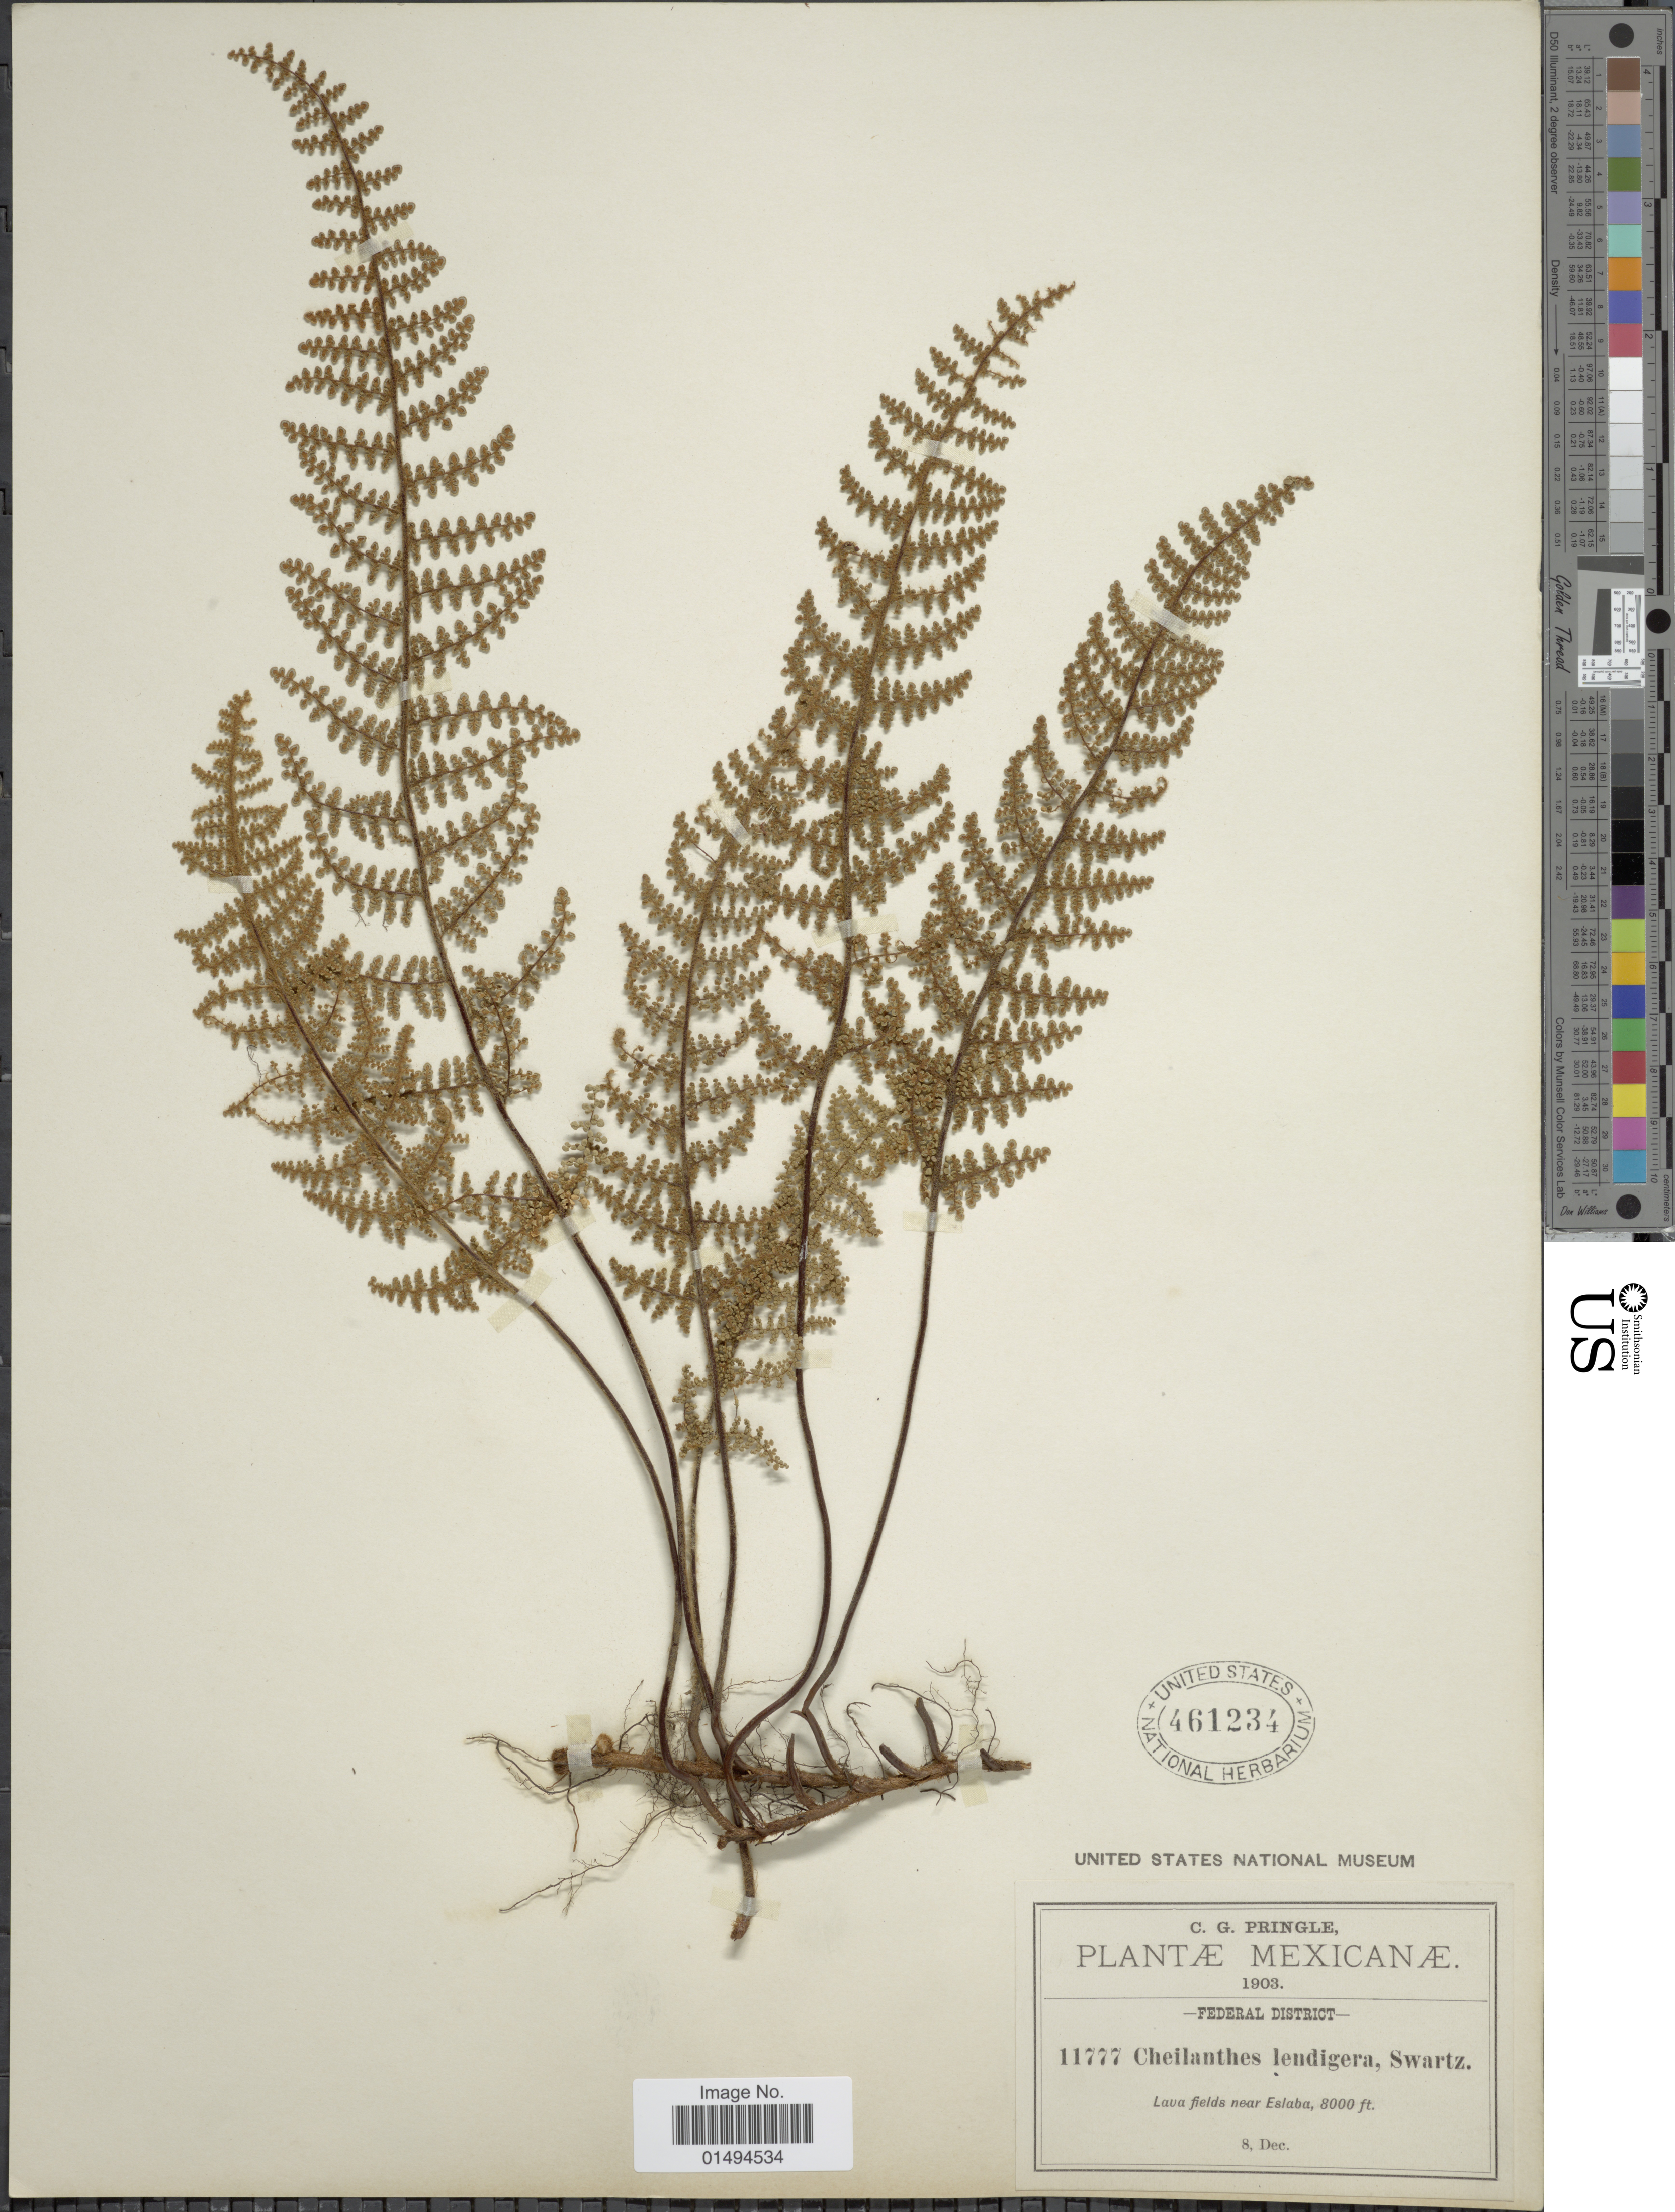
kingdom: Plantae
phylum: Tracheophyta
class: Polypodiopsida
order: Polypodiales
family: Pteridaceae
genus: Myriopteris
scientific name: Myriopteris lendigera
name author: (Cav.) J. Sm.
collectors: C. G. Pringle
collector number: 11777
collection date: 1903-12-08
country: Mexico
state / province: Distrito Federal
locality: Lava fields near Eslaba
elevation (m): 2438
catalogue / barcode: US 461234